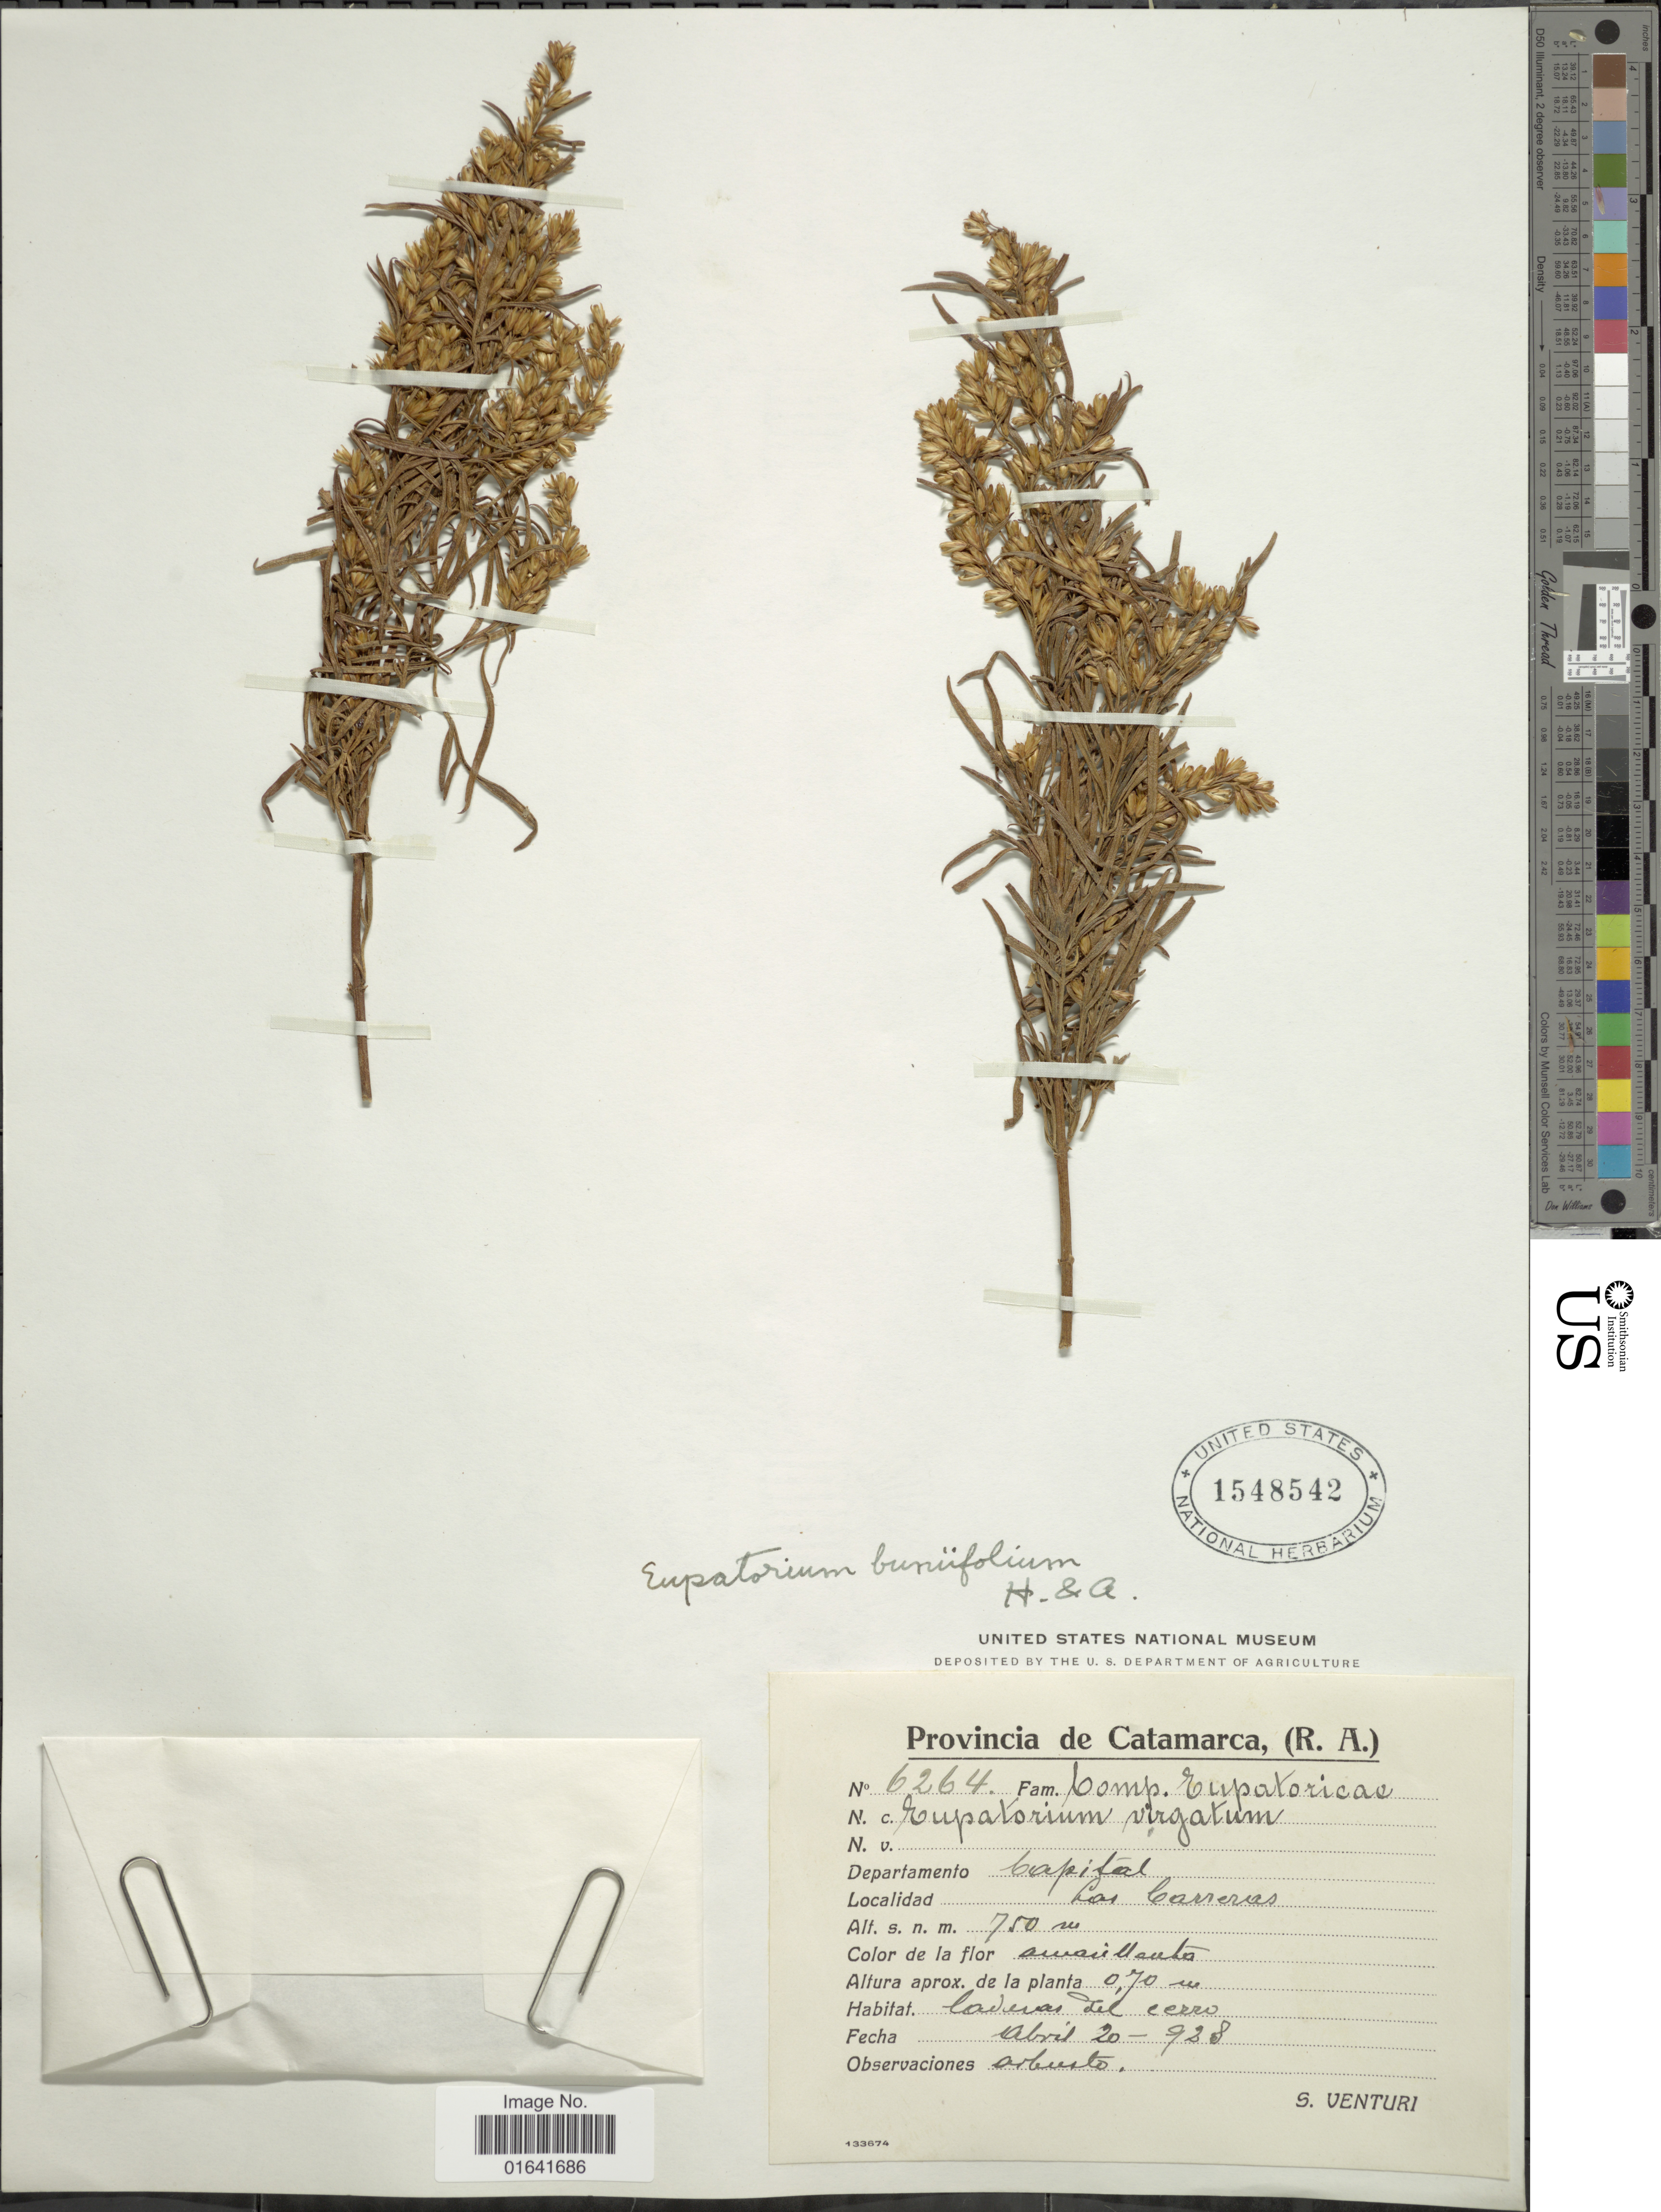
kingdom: Plantae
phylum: Tracheophyta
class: Magnoliopsida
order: Asterales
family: Asteraceae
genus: Acanthostyles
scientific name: Acanthostyles buniifolius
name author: (Hook. & Arn.) R.M. King & H. Rob.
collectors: S. Venturi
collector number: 6264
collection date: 1938-04-20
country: Argentina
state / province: Catamarca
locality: (R.A.). Departamento Capital, Los Carreras.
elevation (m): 750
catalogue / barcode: US 1548542